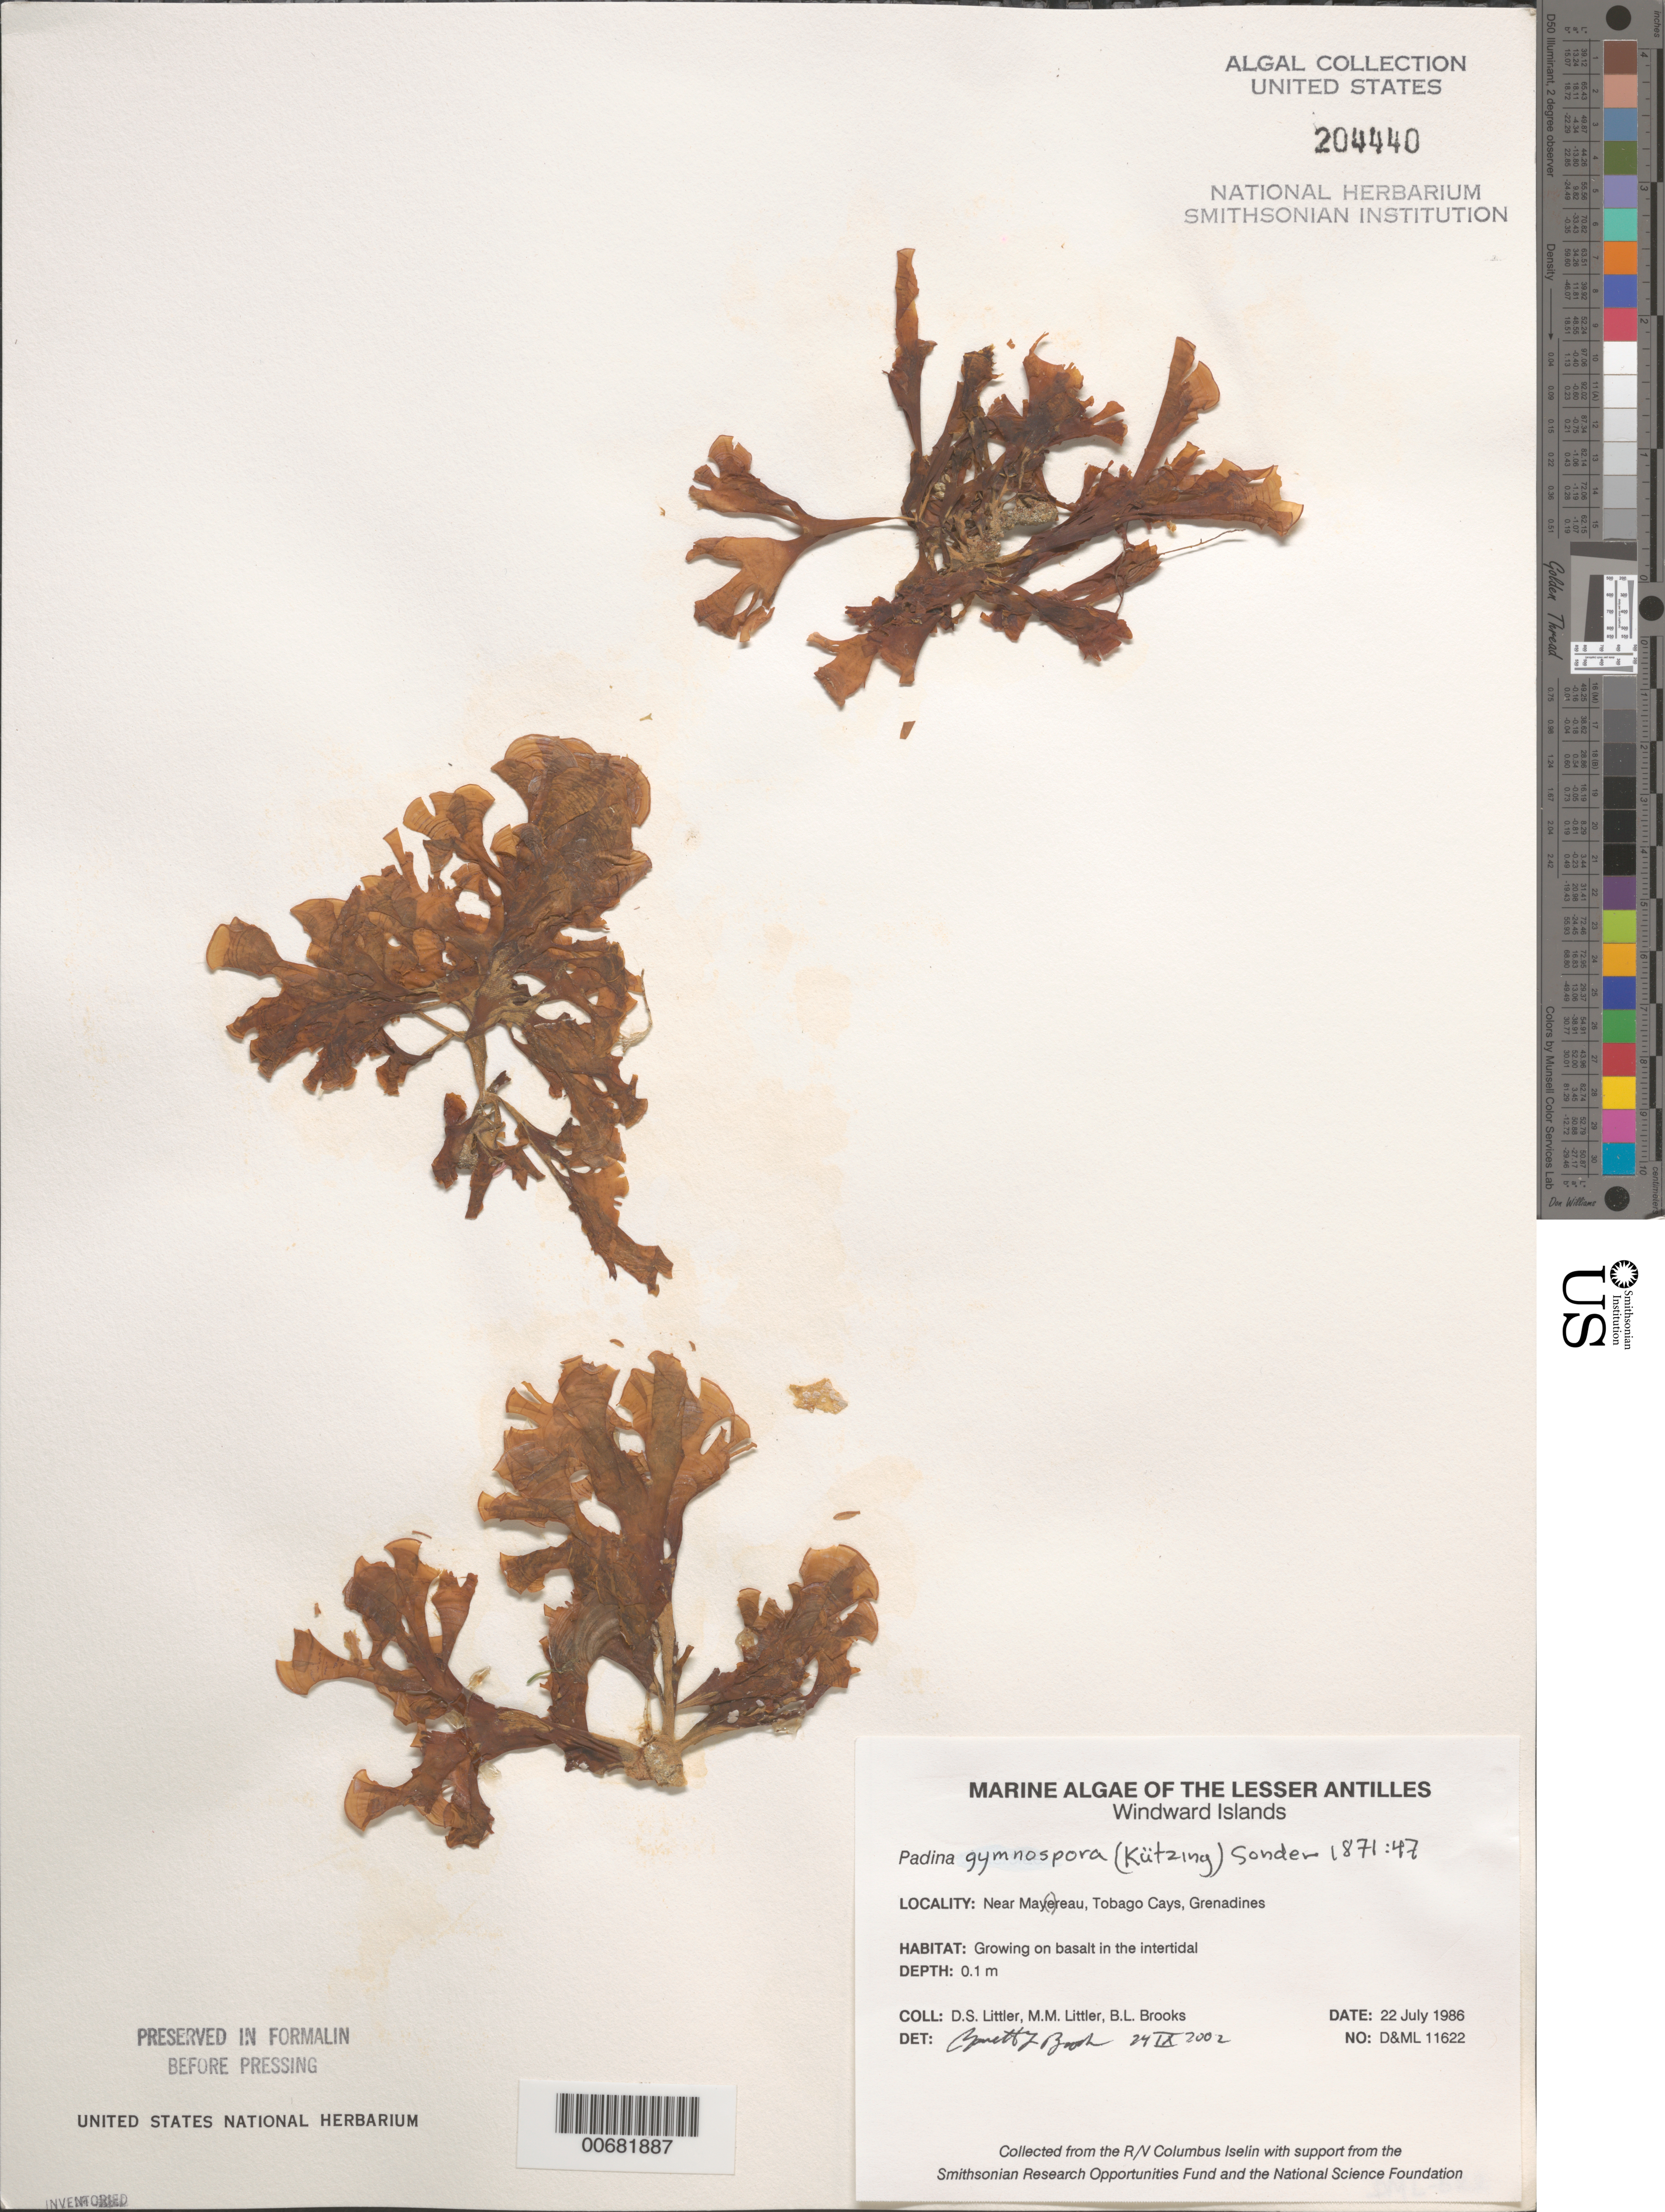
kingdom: Chromista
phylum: Ochrophyta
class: Phaeophyceae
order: Dictyotales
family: Dictyotaceae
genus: Padina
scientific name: Padina gymnospora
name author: (Kütz.) O.G. Sond.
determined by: Brooks, B. L., (BOT), Smithsonian Institution - National Museum of Natural History (UNITED STATES)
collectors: D. S. Littler, M. M. Littler & B. Brooks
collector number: D&ML 11622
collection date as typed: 22 Jul 1986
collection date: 1986-07-22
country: St. Vincent - Grenadines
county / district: Grenadines Parish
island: Mayreau [Mayereau]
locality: Near Mayreau [Mayereau]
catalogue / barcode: US 204440